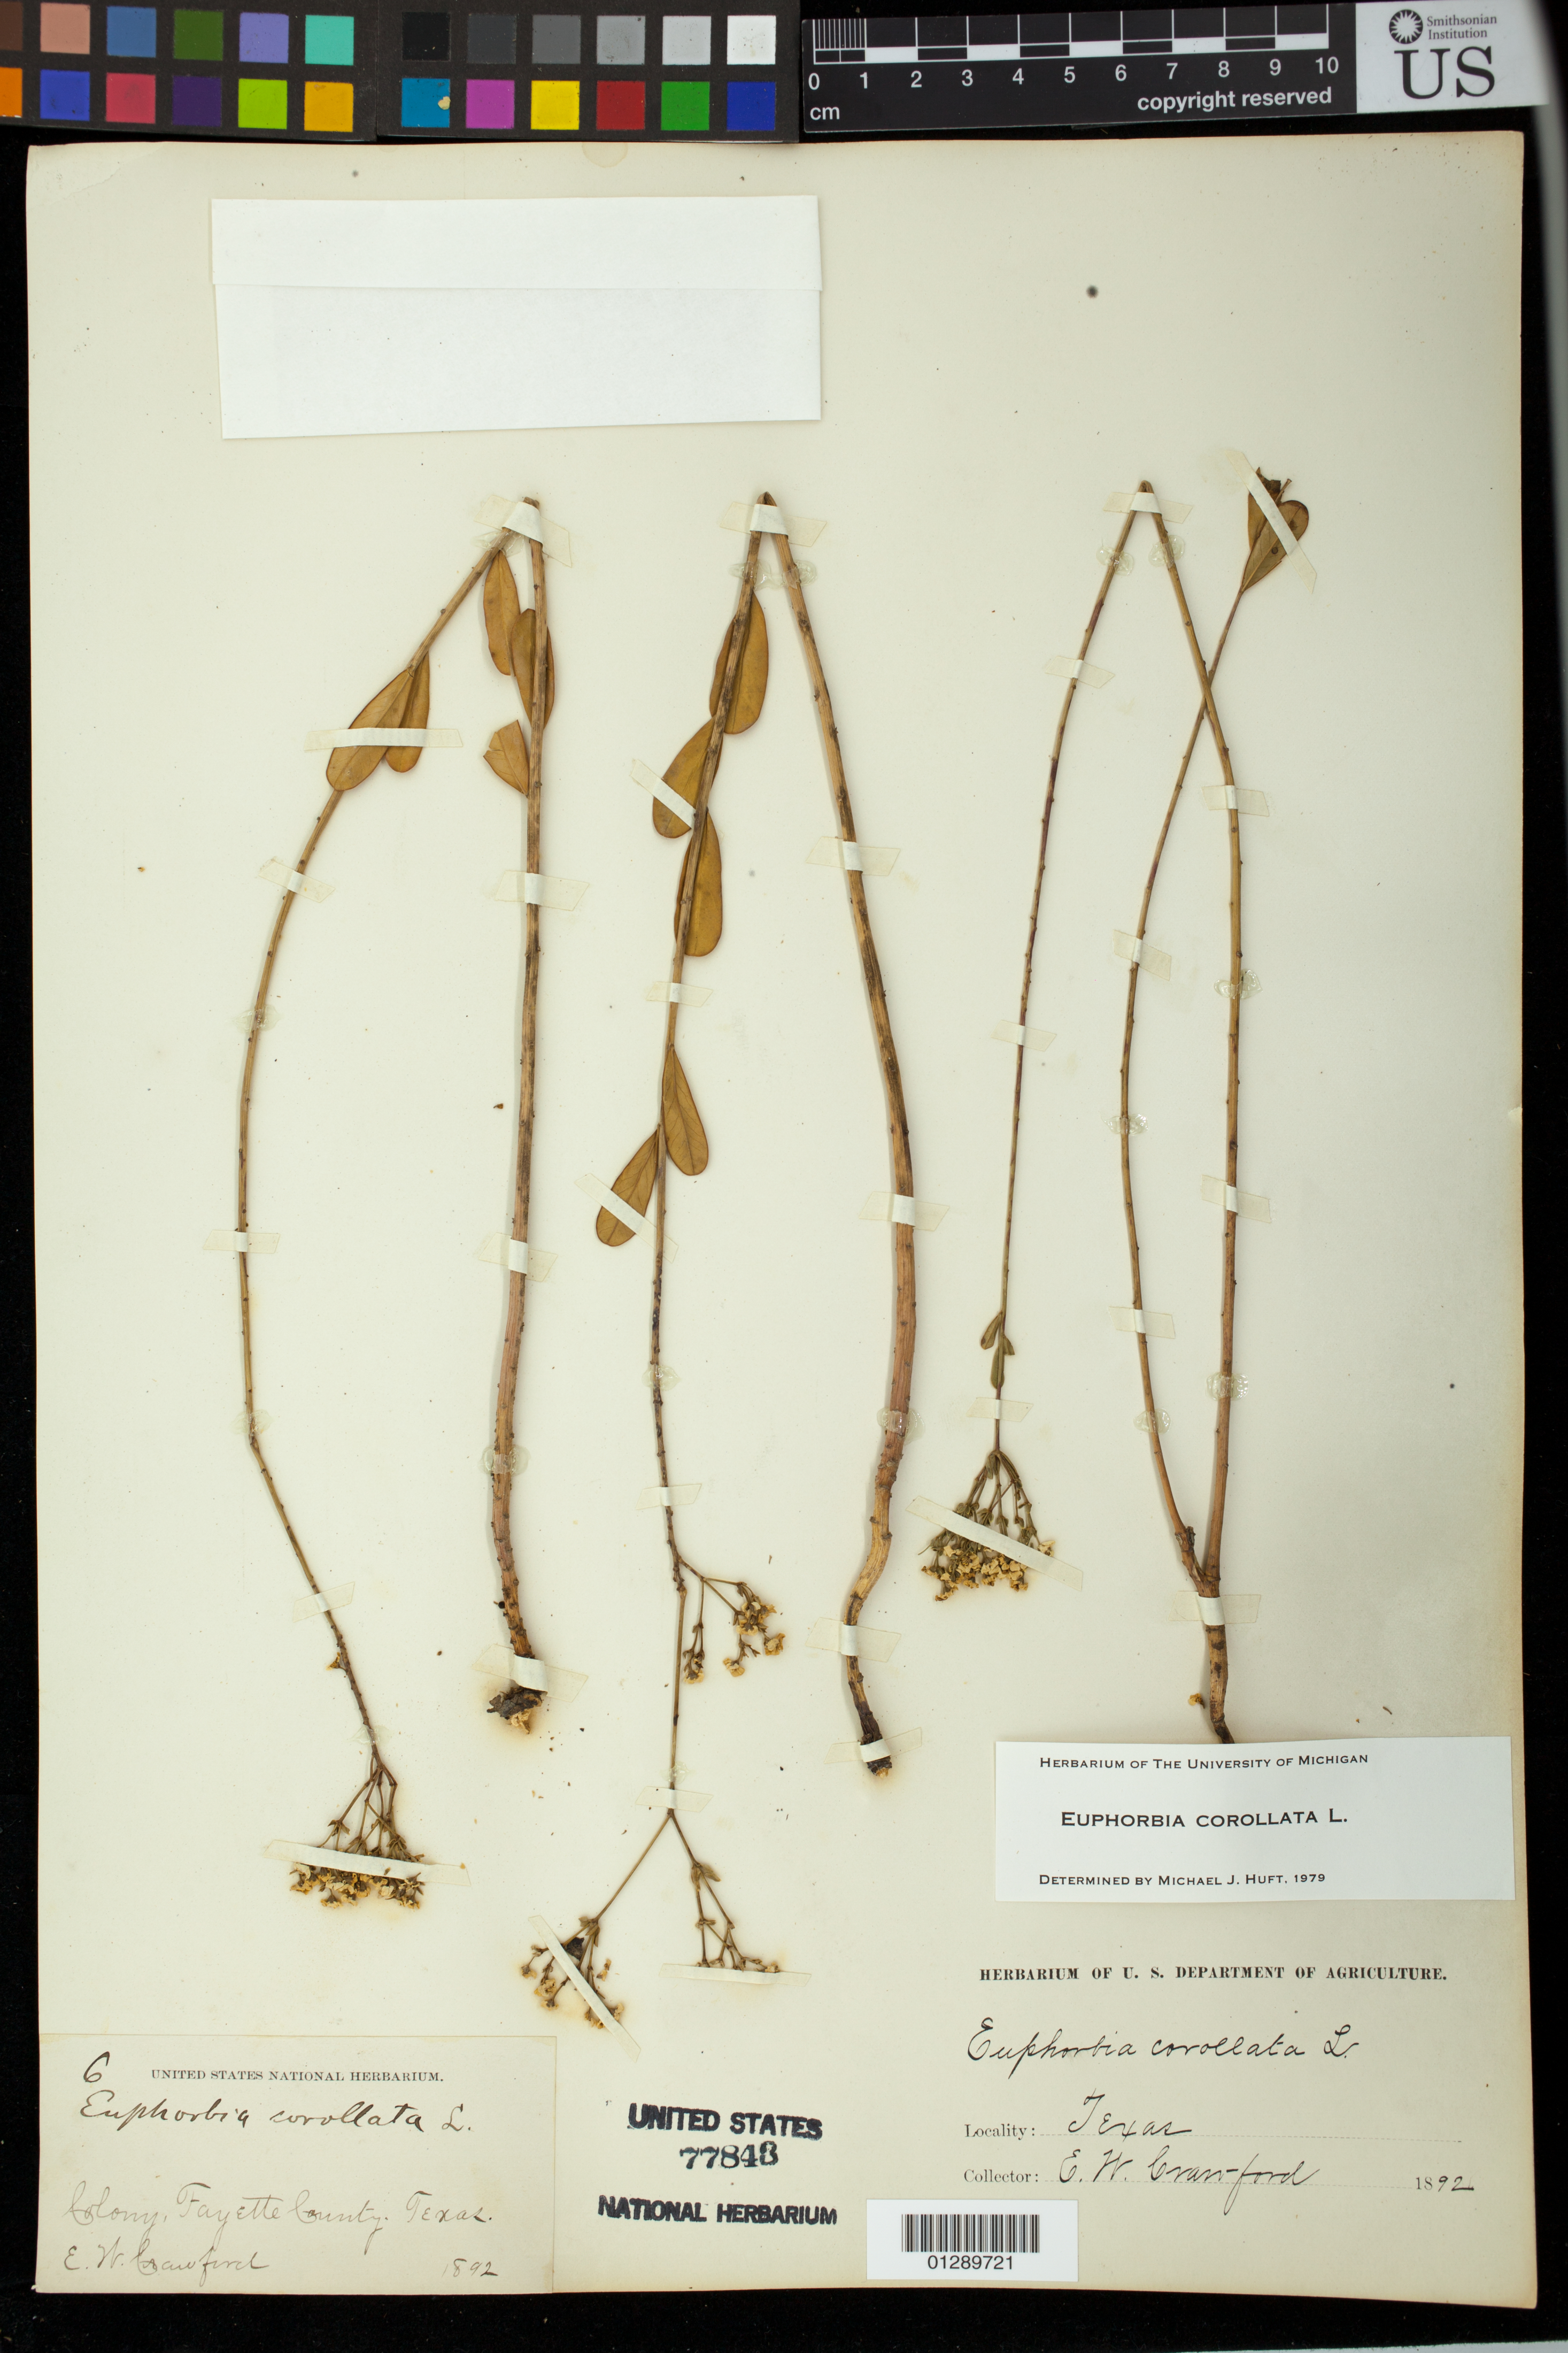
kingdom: Plantae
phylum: Tracheophyta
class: Magnoliopsida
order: Malpighiales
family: Euphorbiaceae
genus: Euphorbia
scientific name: Euphorbia corollata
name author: L.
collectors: E. Crawford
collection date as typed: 1892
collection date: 1892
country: United States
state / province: Texas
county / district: Fayette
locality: Colony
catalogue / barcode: US 77843